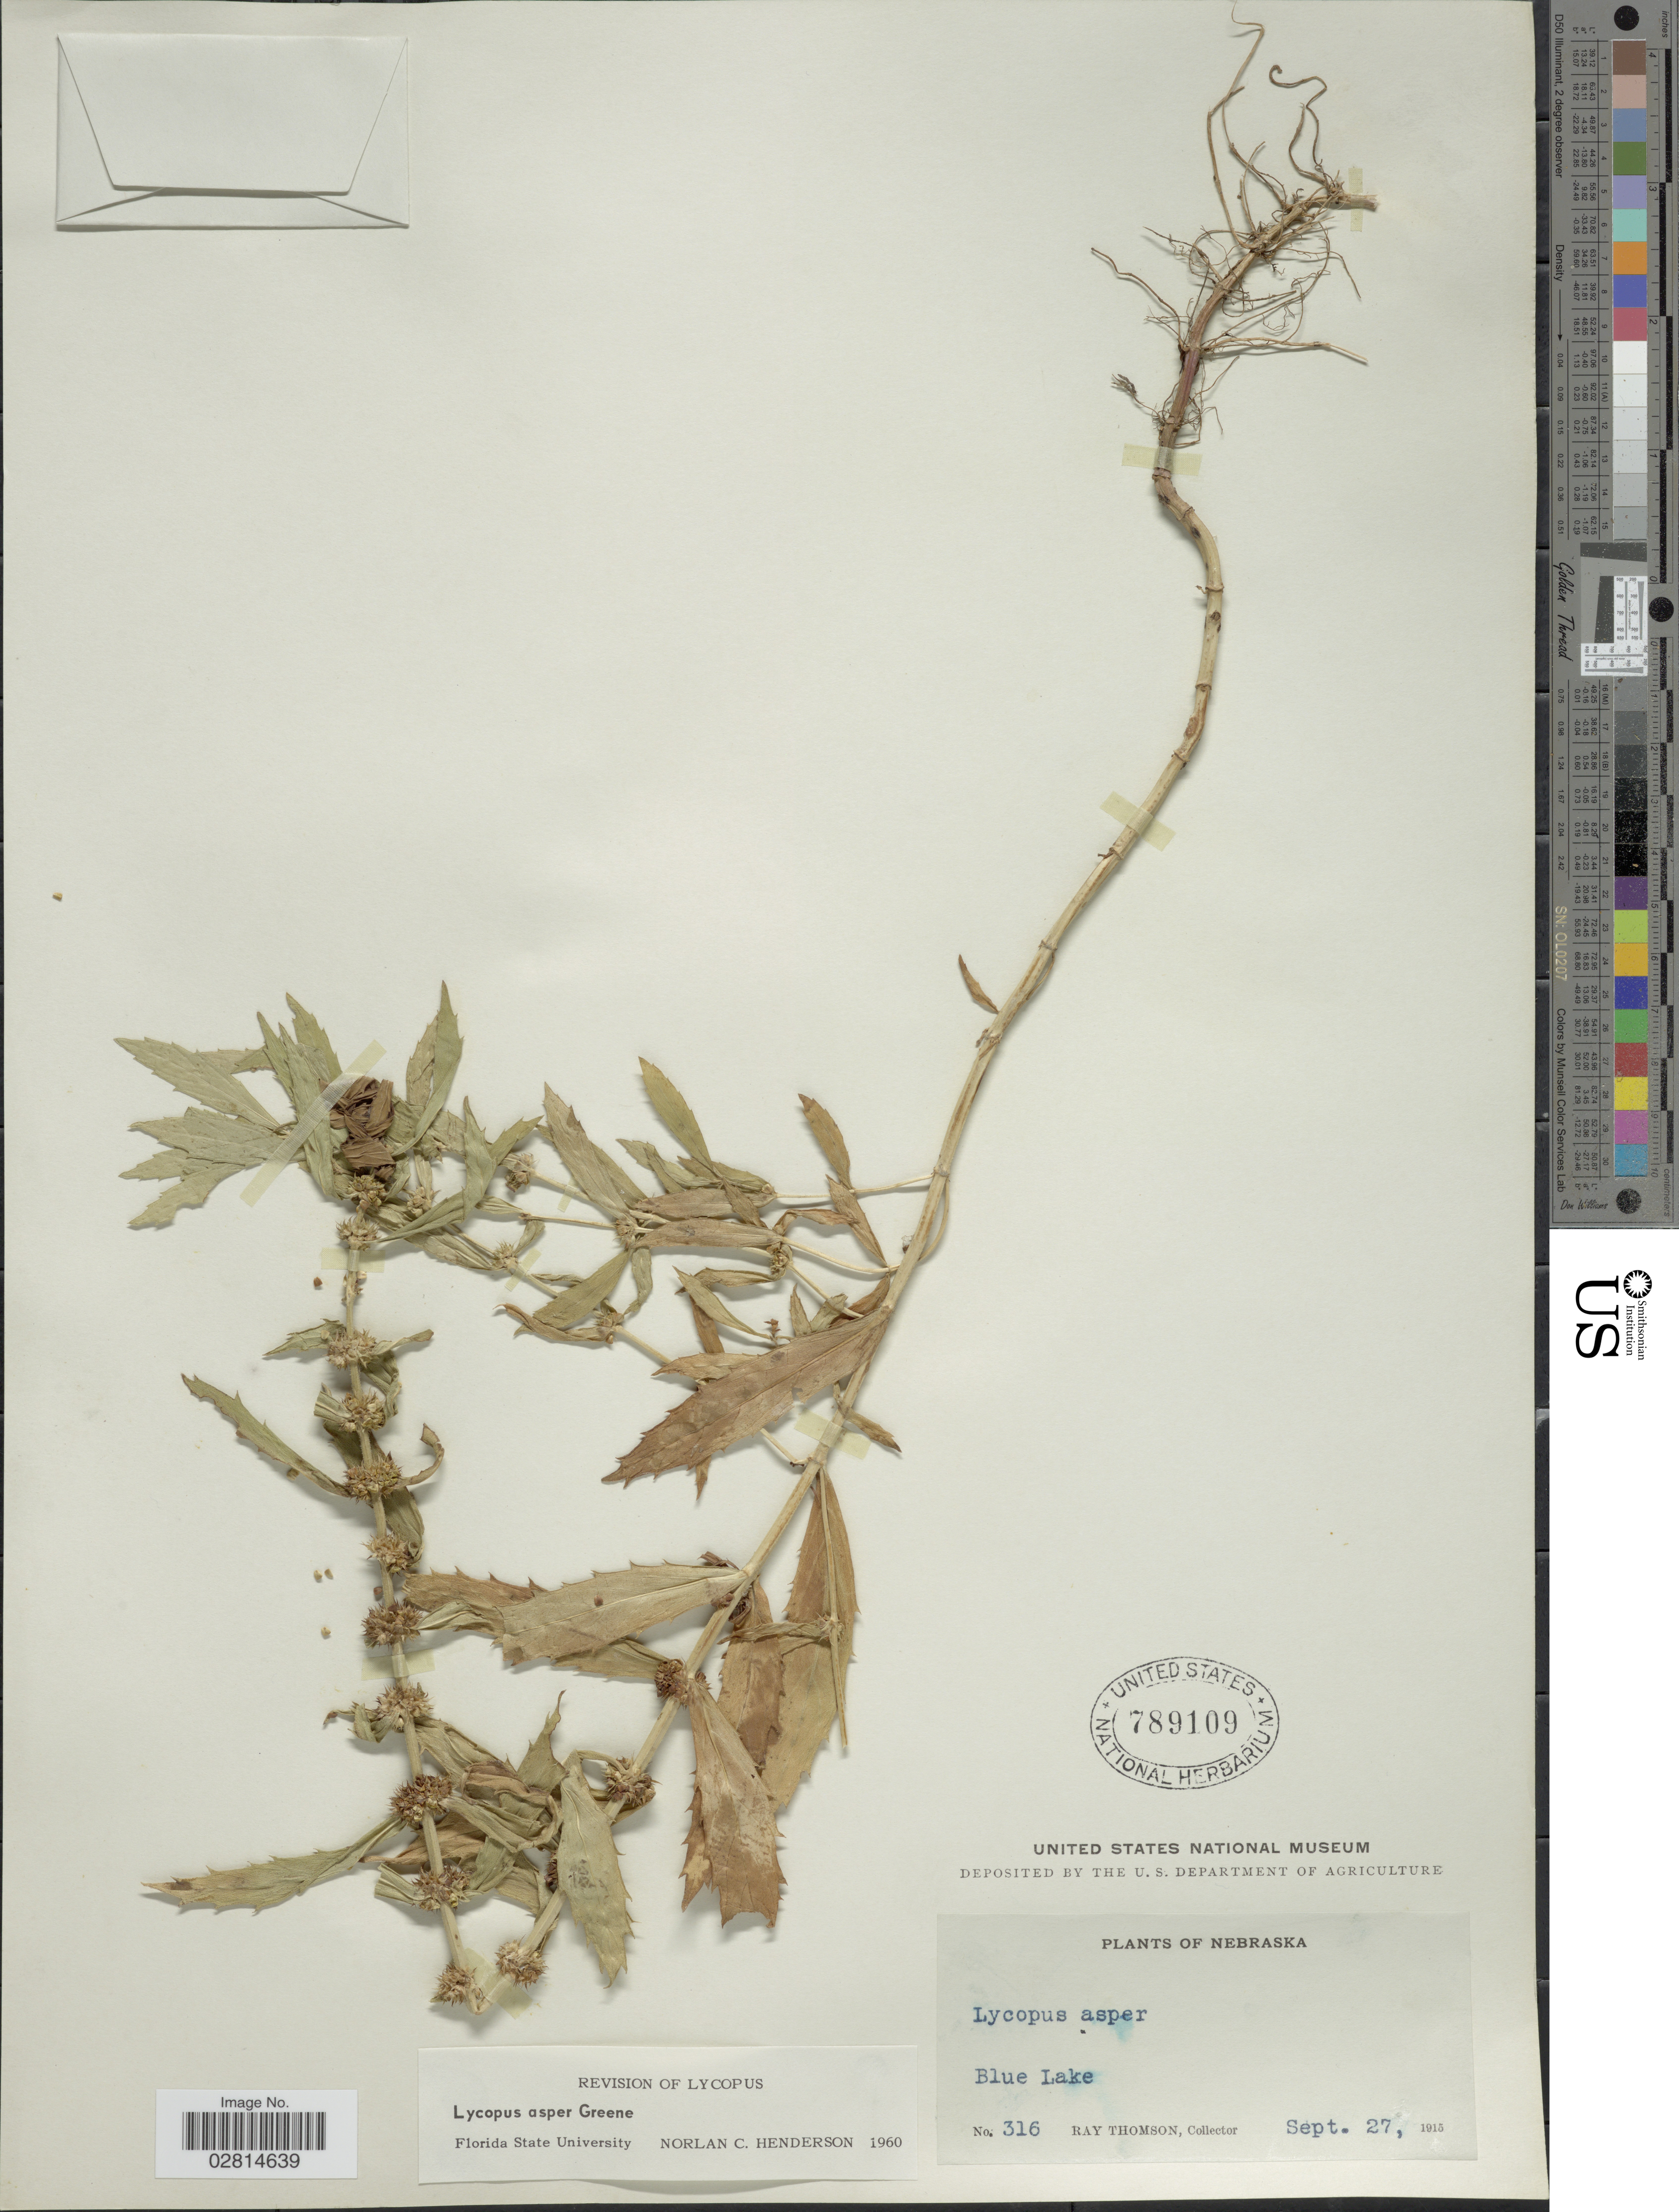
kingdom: Plantae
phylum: Tracheophyta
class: Magnoliopsida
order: Lamiales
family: Lamiaceae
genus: Lycopus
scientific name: Lycopus asper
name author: Greene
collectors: R. Thomson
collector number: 316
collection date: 1915-09-27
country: United States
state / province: Nebraska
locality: Blue Lake.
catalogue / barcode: US 789109